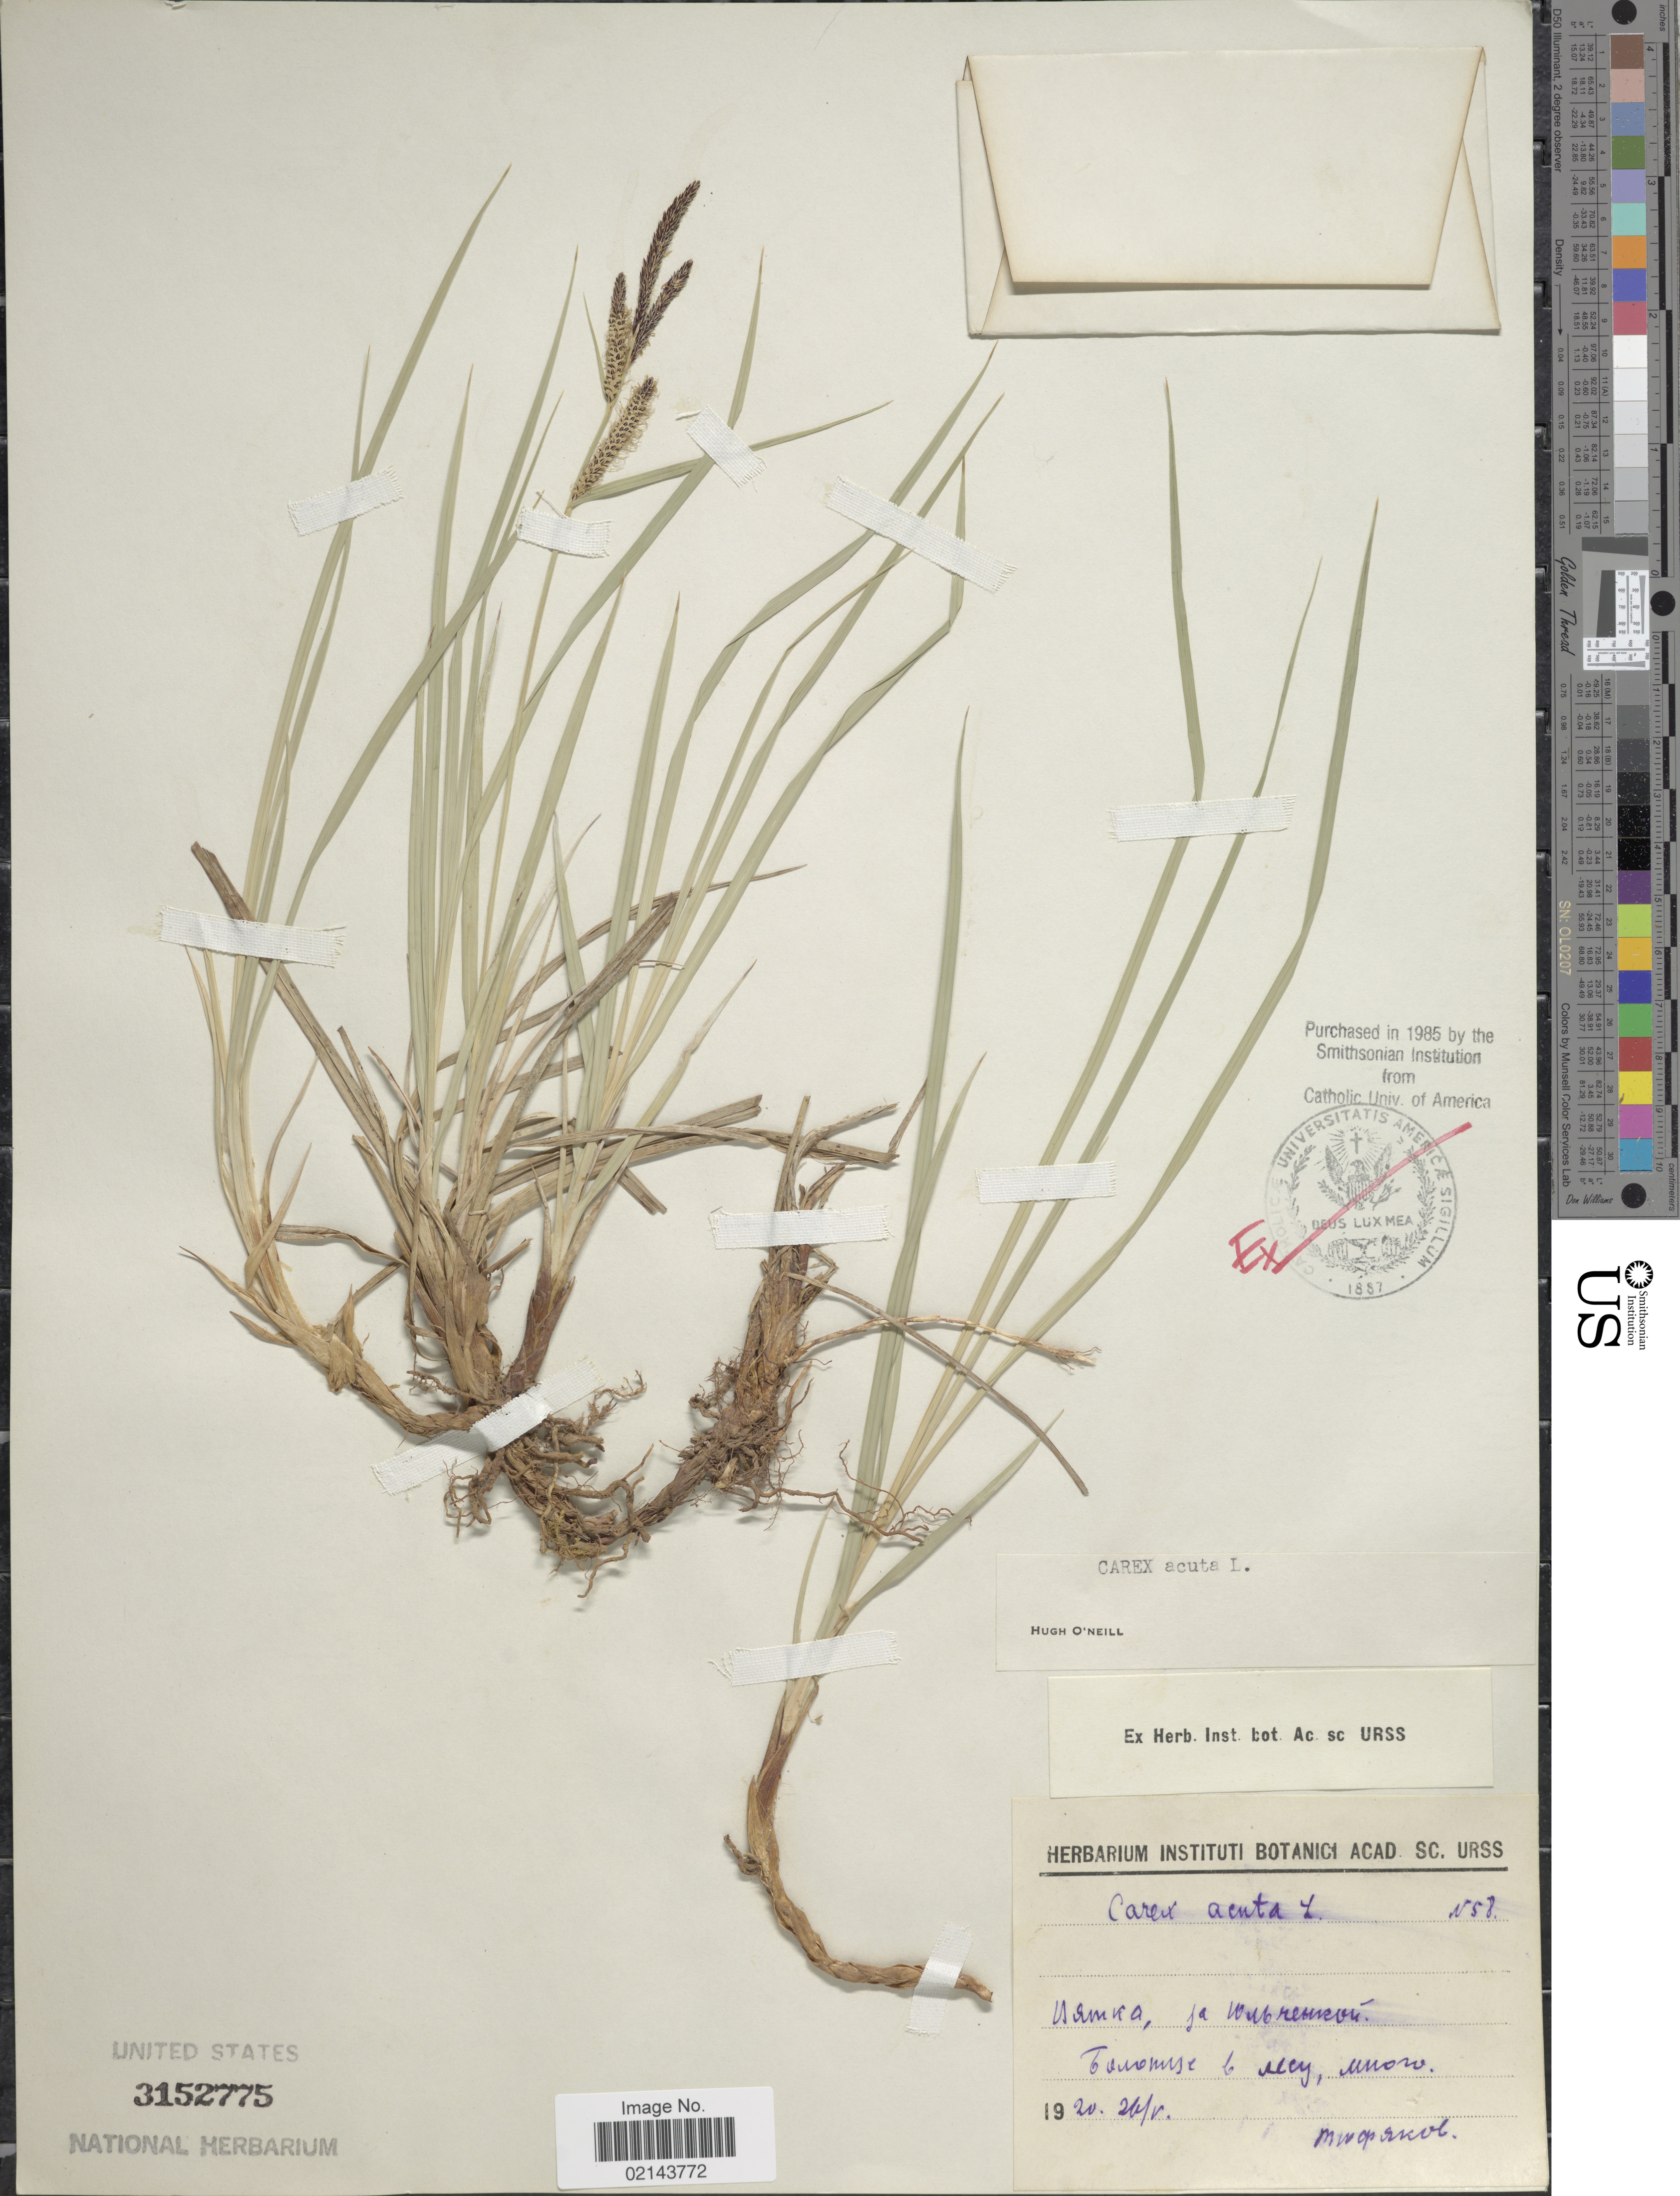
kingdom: Plantae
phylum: Tracheophyta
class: Liliopsida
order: Poales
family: Cyperaceae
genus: Carex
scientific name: Carex acuta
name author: L.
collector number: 58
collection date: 1920-05-26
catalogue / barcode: US 3152775